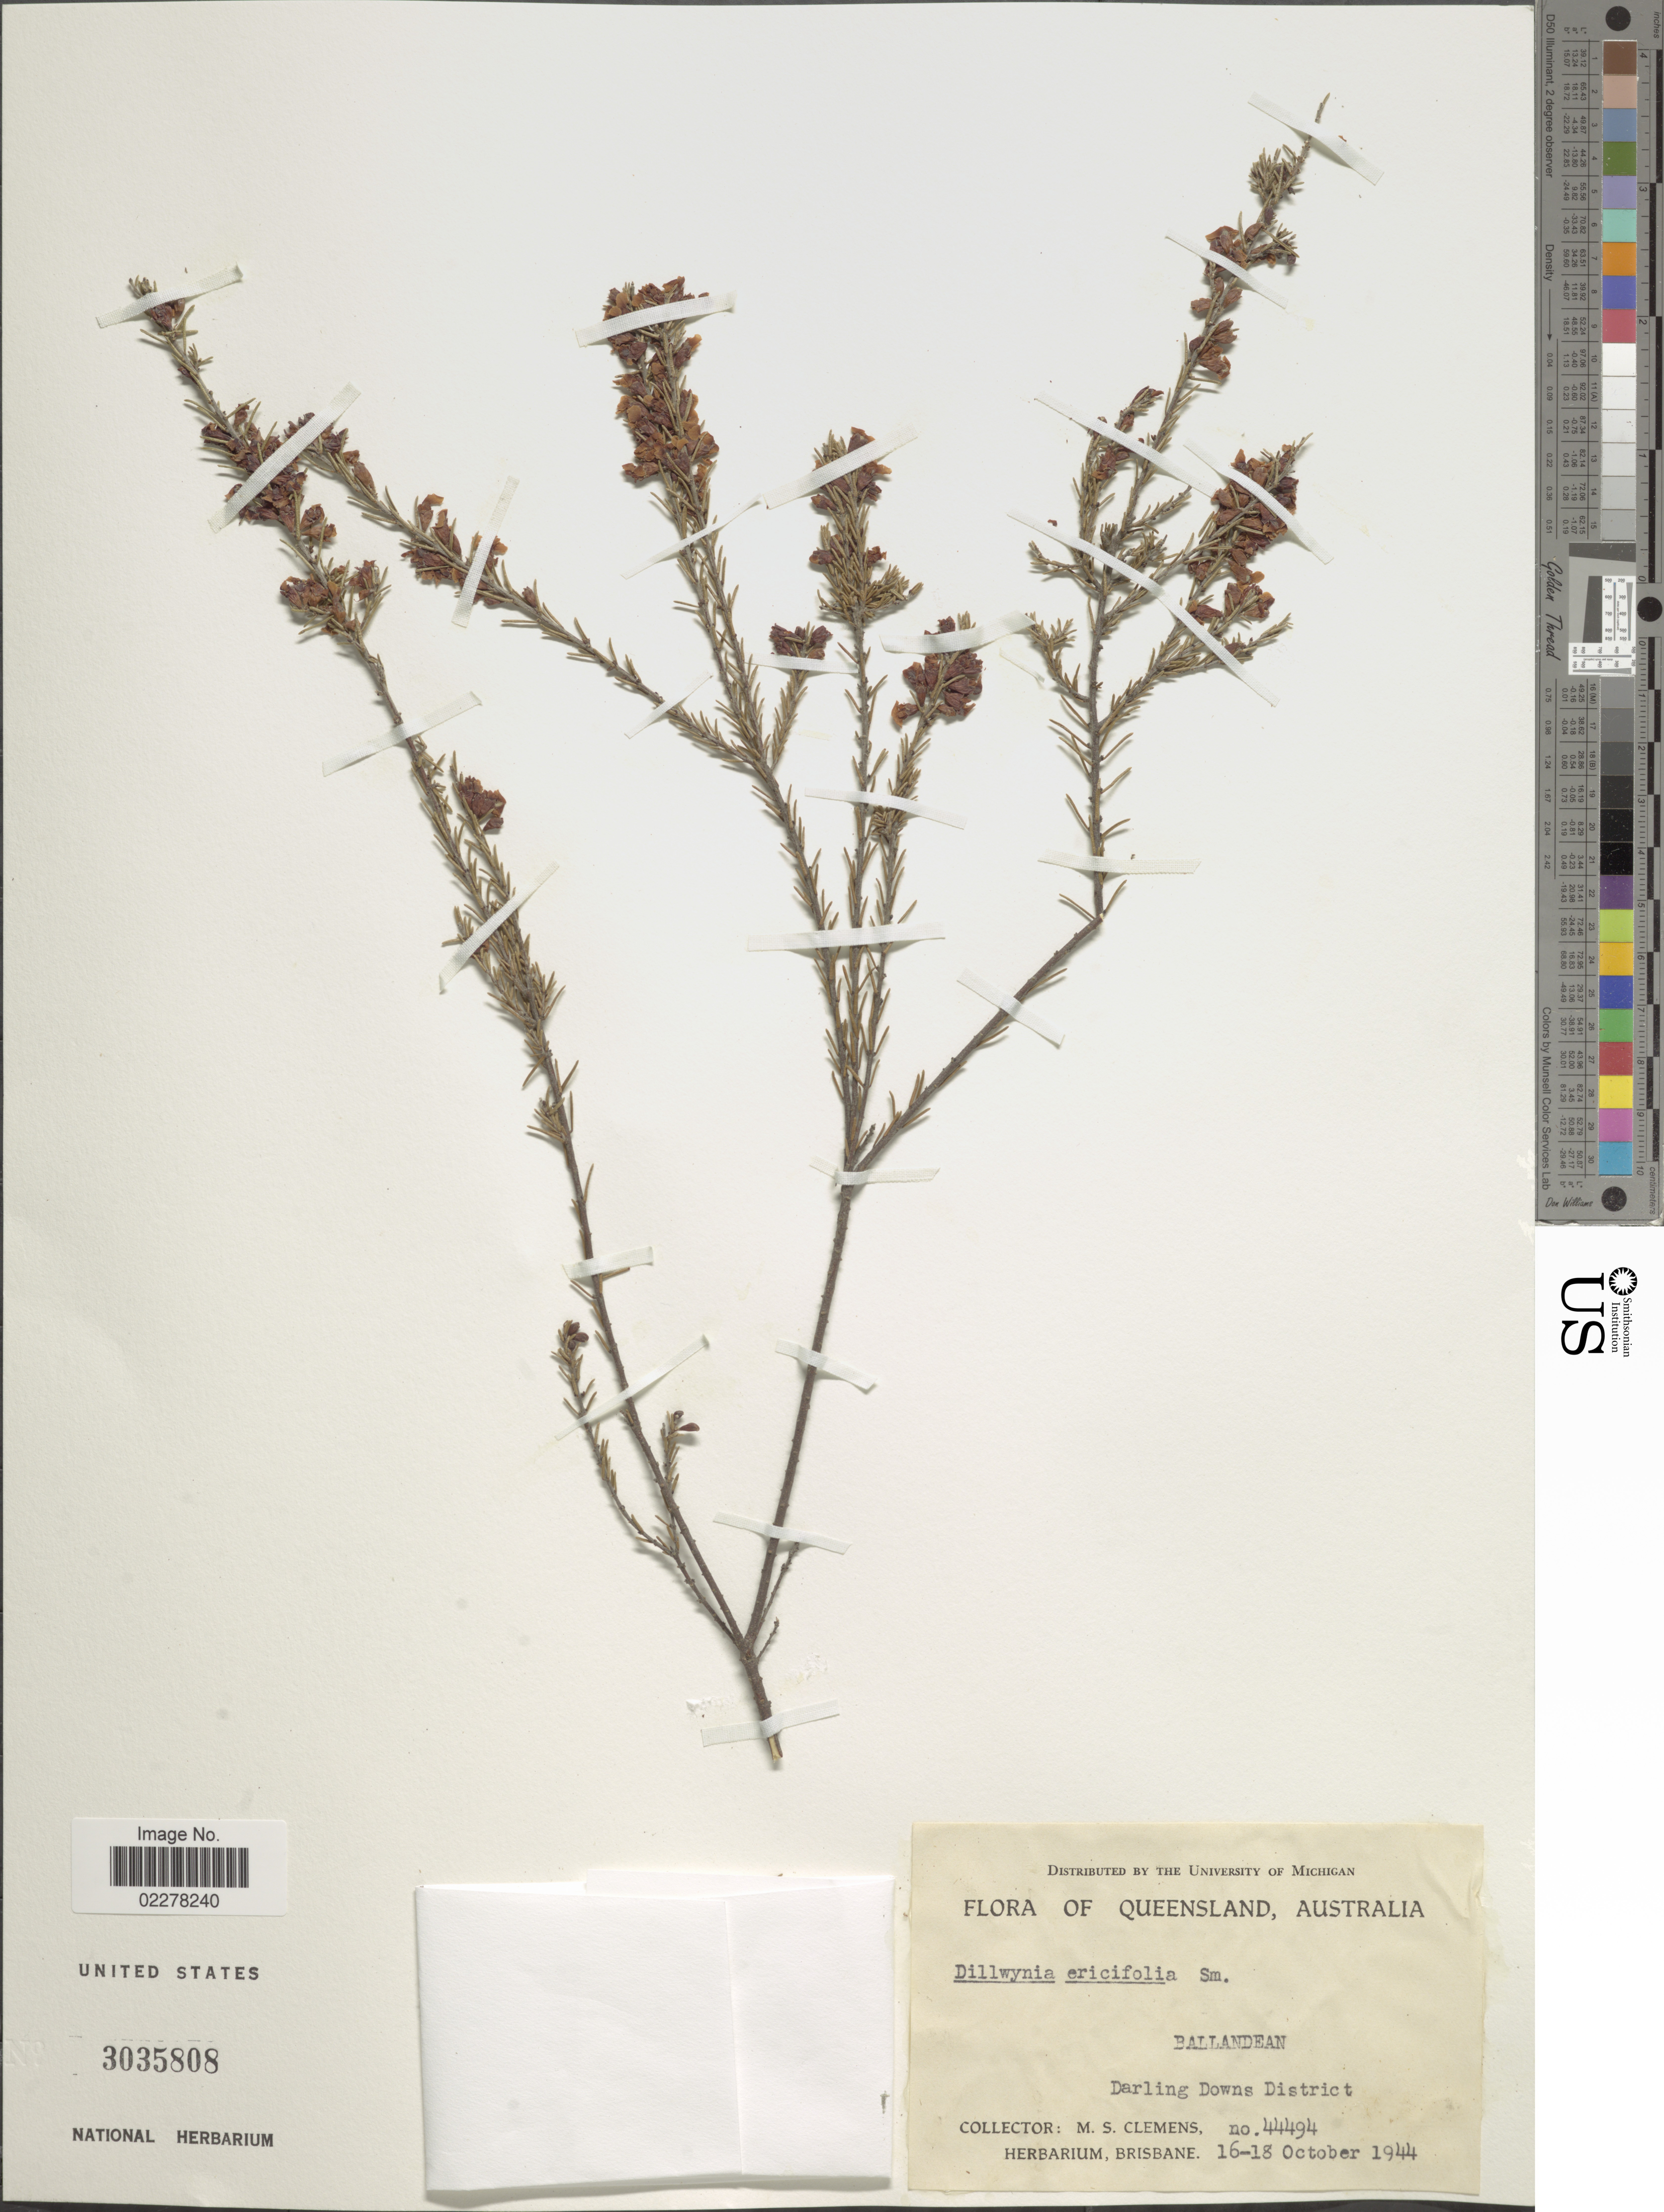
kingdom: Plantae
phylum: Tracheophyta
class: Magnoliopsida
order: Fabales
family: Fabaceae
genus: Dillwynia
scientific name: Dillwynia ericifolia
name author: Sm.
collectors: M. S. Clemens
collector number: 44494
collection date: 1944-10-16/1944-10-18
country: Australia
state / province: Queensland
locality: Ballandean. Darling Downs District.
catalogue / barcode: US 3035808